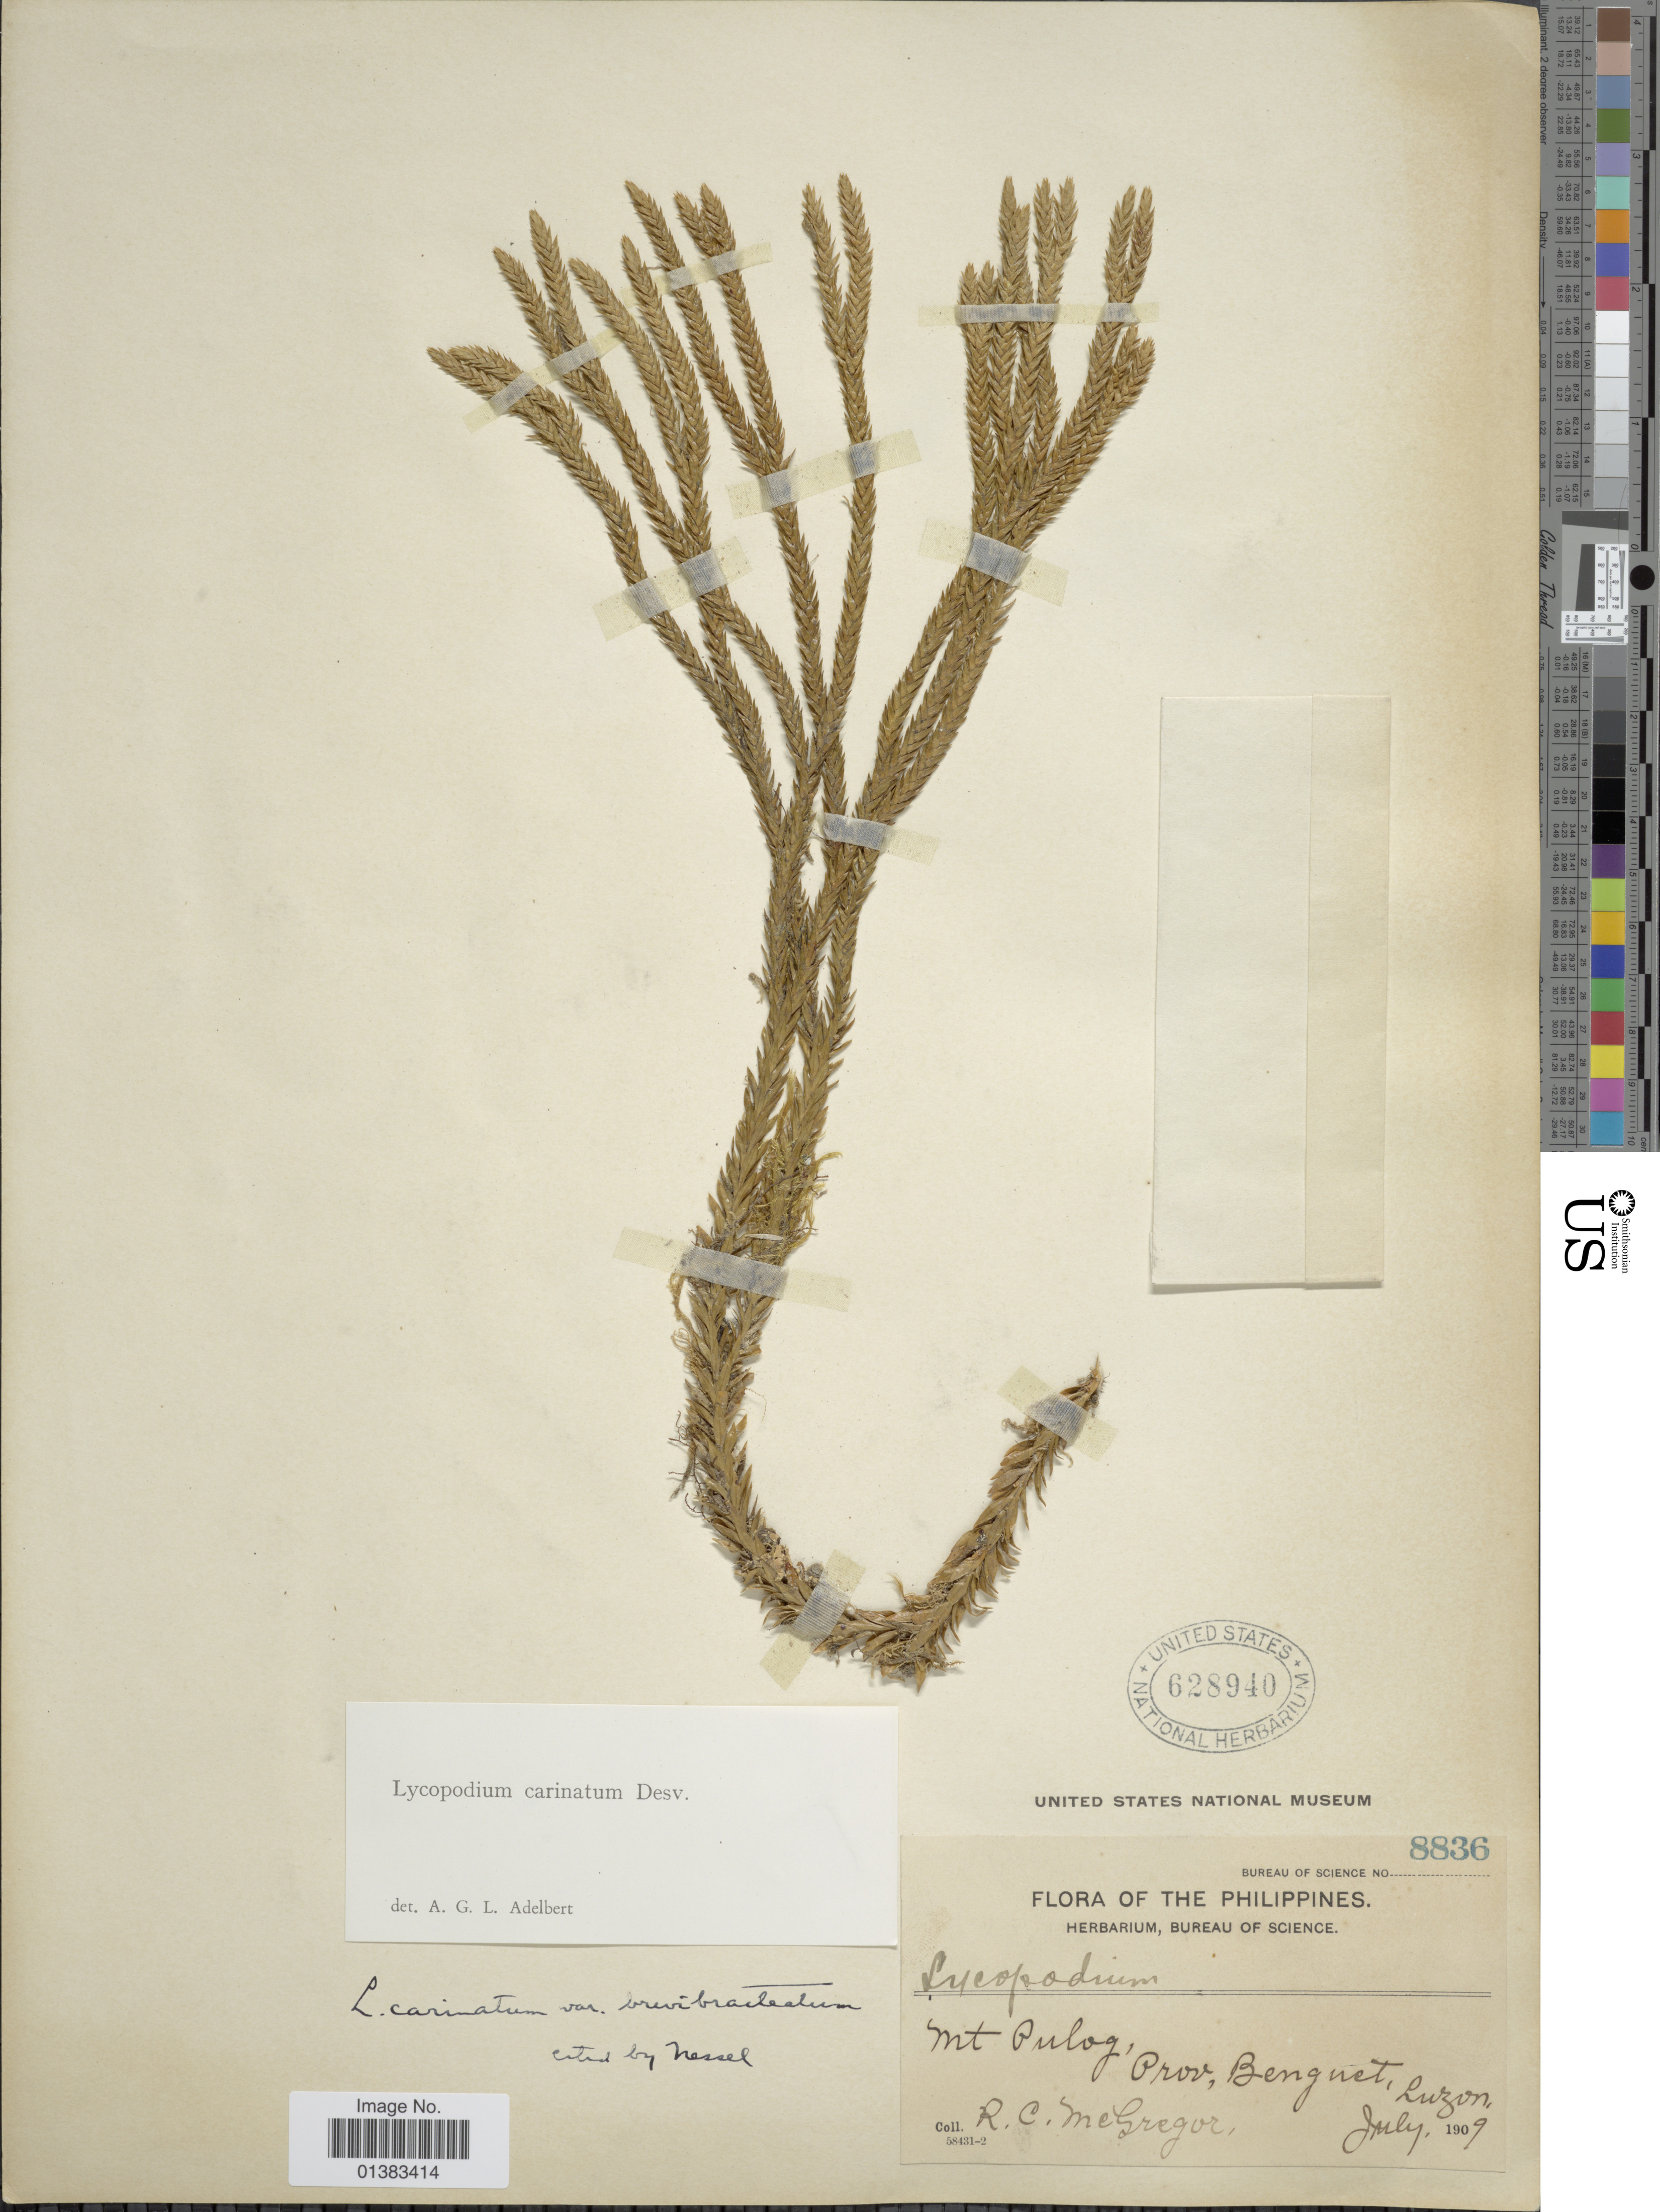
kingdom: Plantae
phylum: Tracheophyta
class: Lycopodiopsida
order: Lycopodiales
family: Lycopodiaceae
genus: Phlegmariurus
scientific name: Phlegmariurus merrillii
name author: (Herter) A. R. Field & Bostock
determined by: Field, A. R.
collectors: R. C. McGregor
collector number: Bureau of Science 8836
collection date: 1909-07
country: Philippines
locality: Mt Pulog, Prov. Benguet, Luzon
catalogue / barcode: US 628940